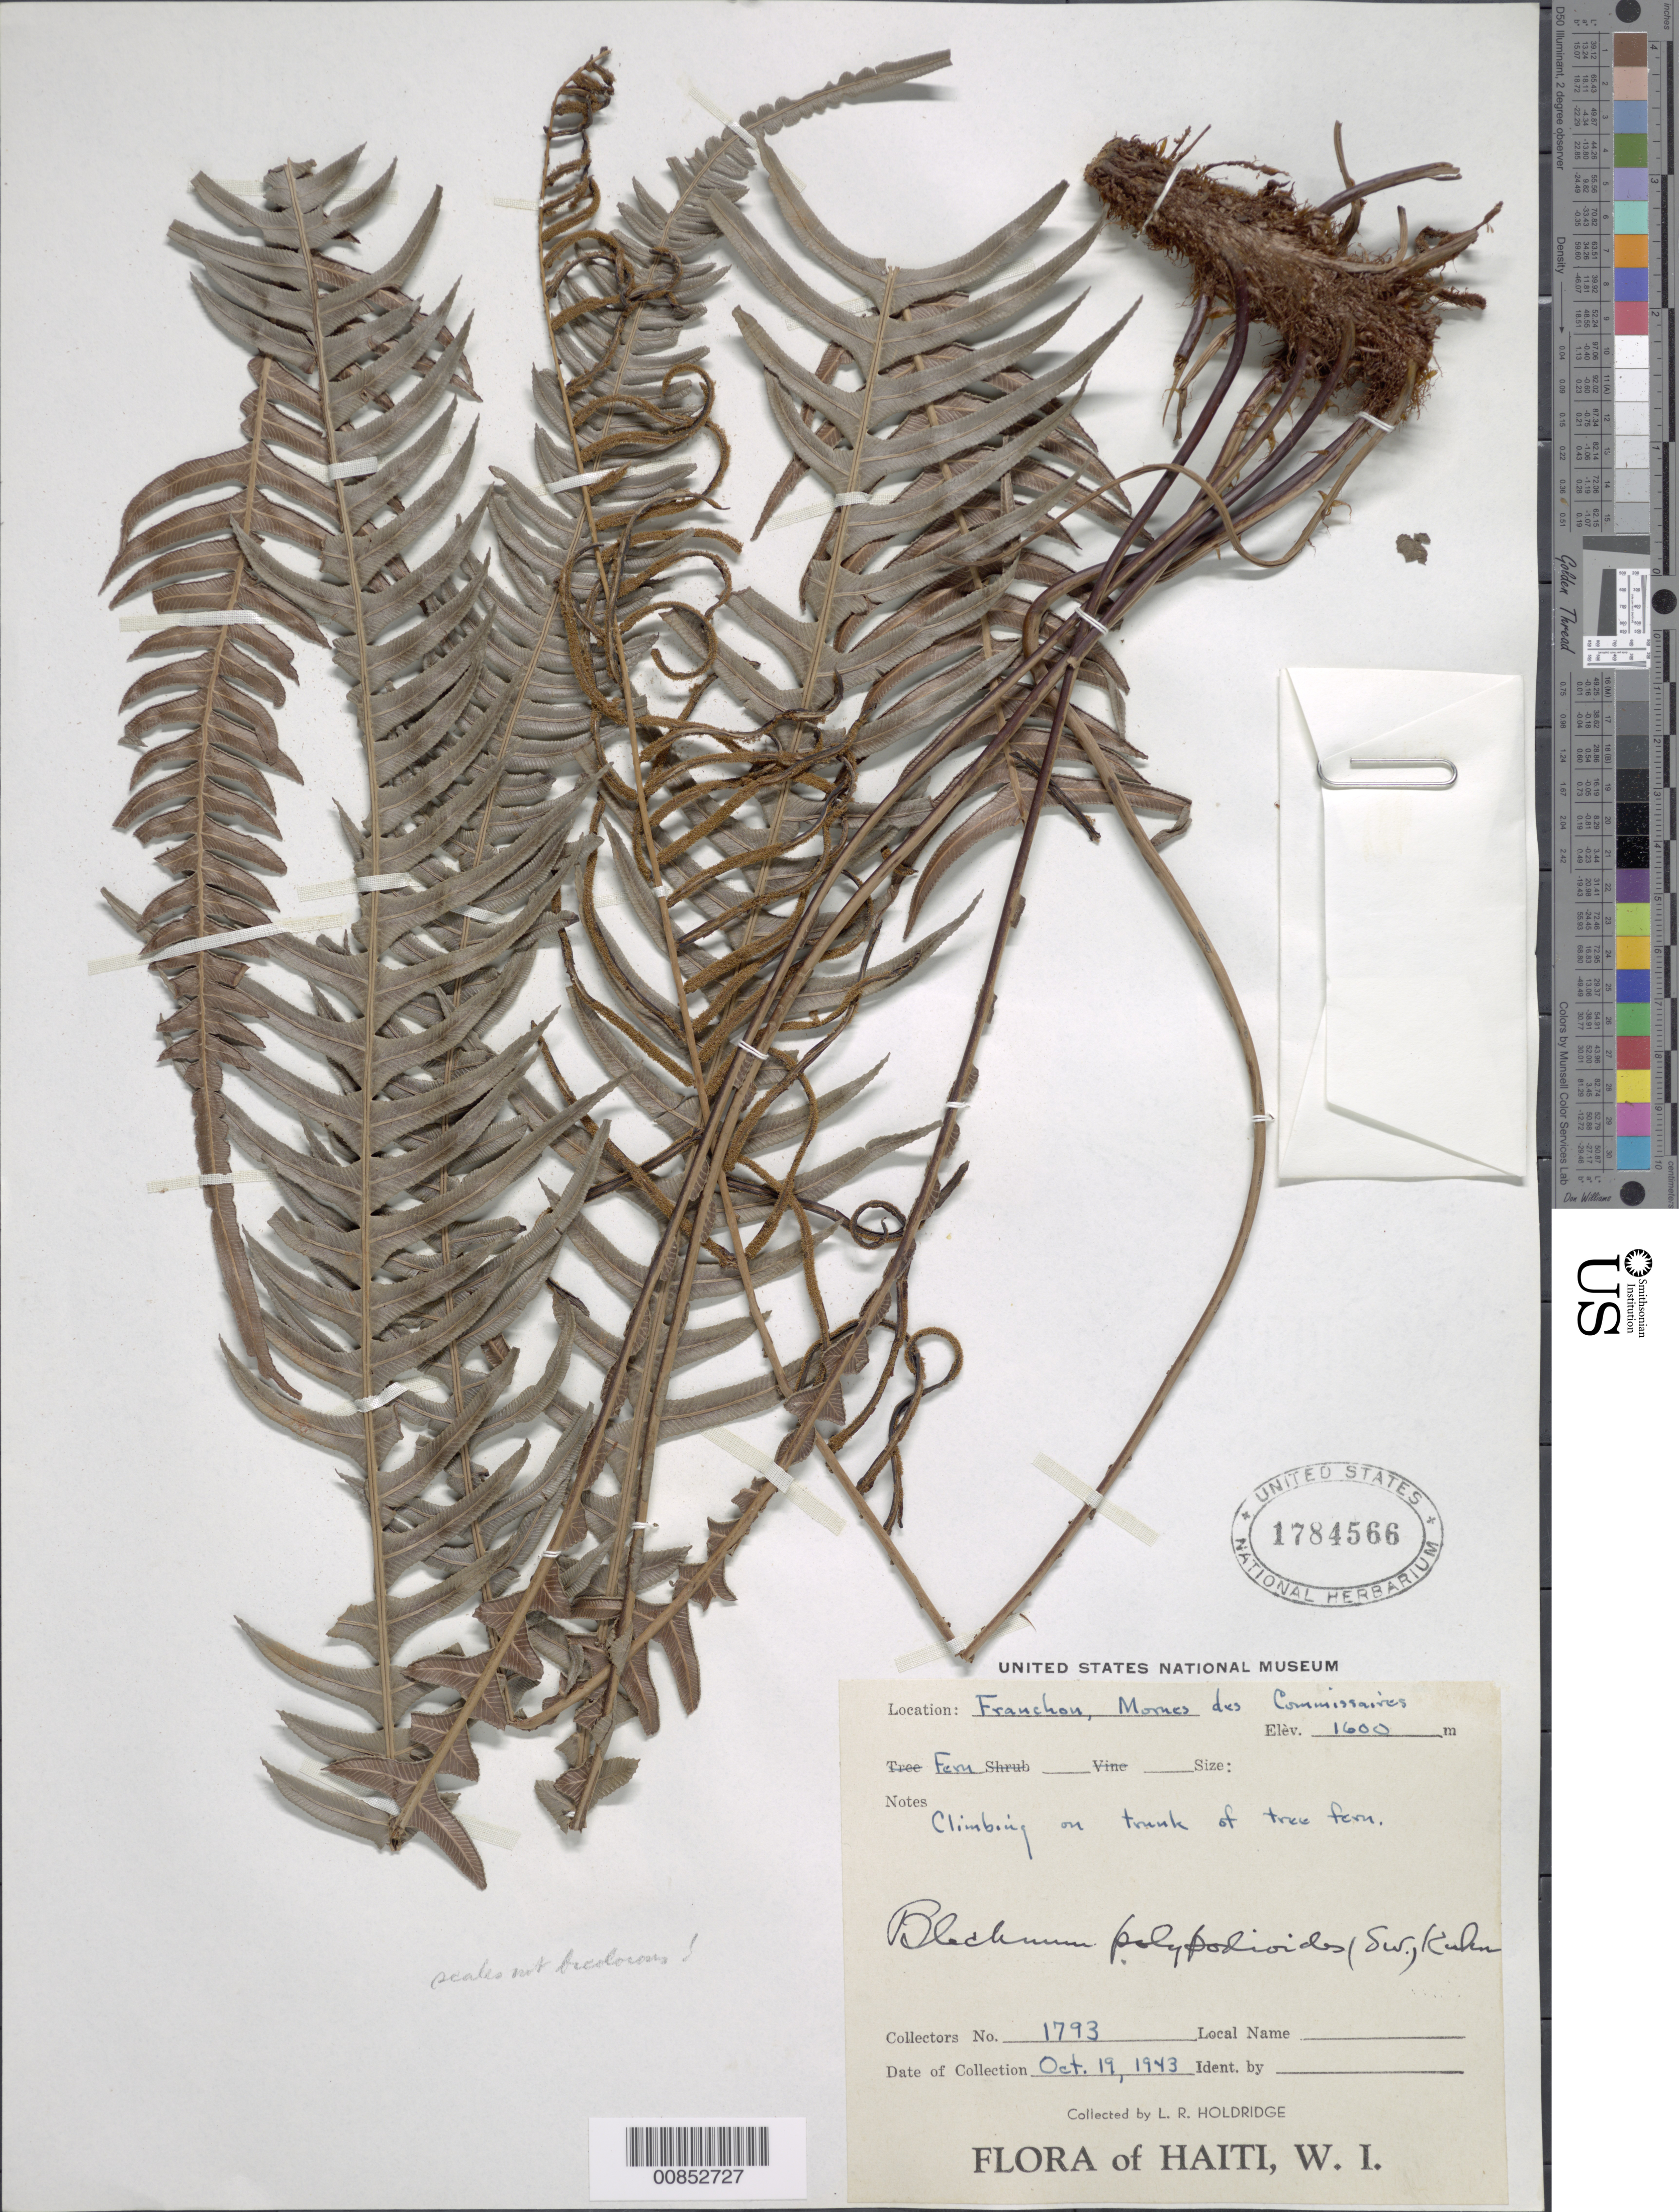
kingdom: Plantae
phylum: Tracheophyta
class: Polypodiopsida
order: Polypodiales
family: Blechnaceae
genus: Blechnum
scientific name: Blechnum fragile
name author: (Liebm.) C.V. Morton & Lellinger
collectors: L. Holdridge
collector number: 1793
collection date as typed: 19 Oct 1943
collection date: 1943-10-19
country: Haiti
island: Hispaniola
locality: Franchou, Mornes des Commissaires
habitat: On trunk of tree fern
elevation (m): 1600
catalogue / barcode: US 1784566